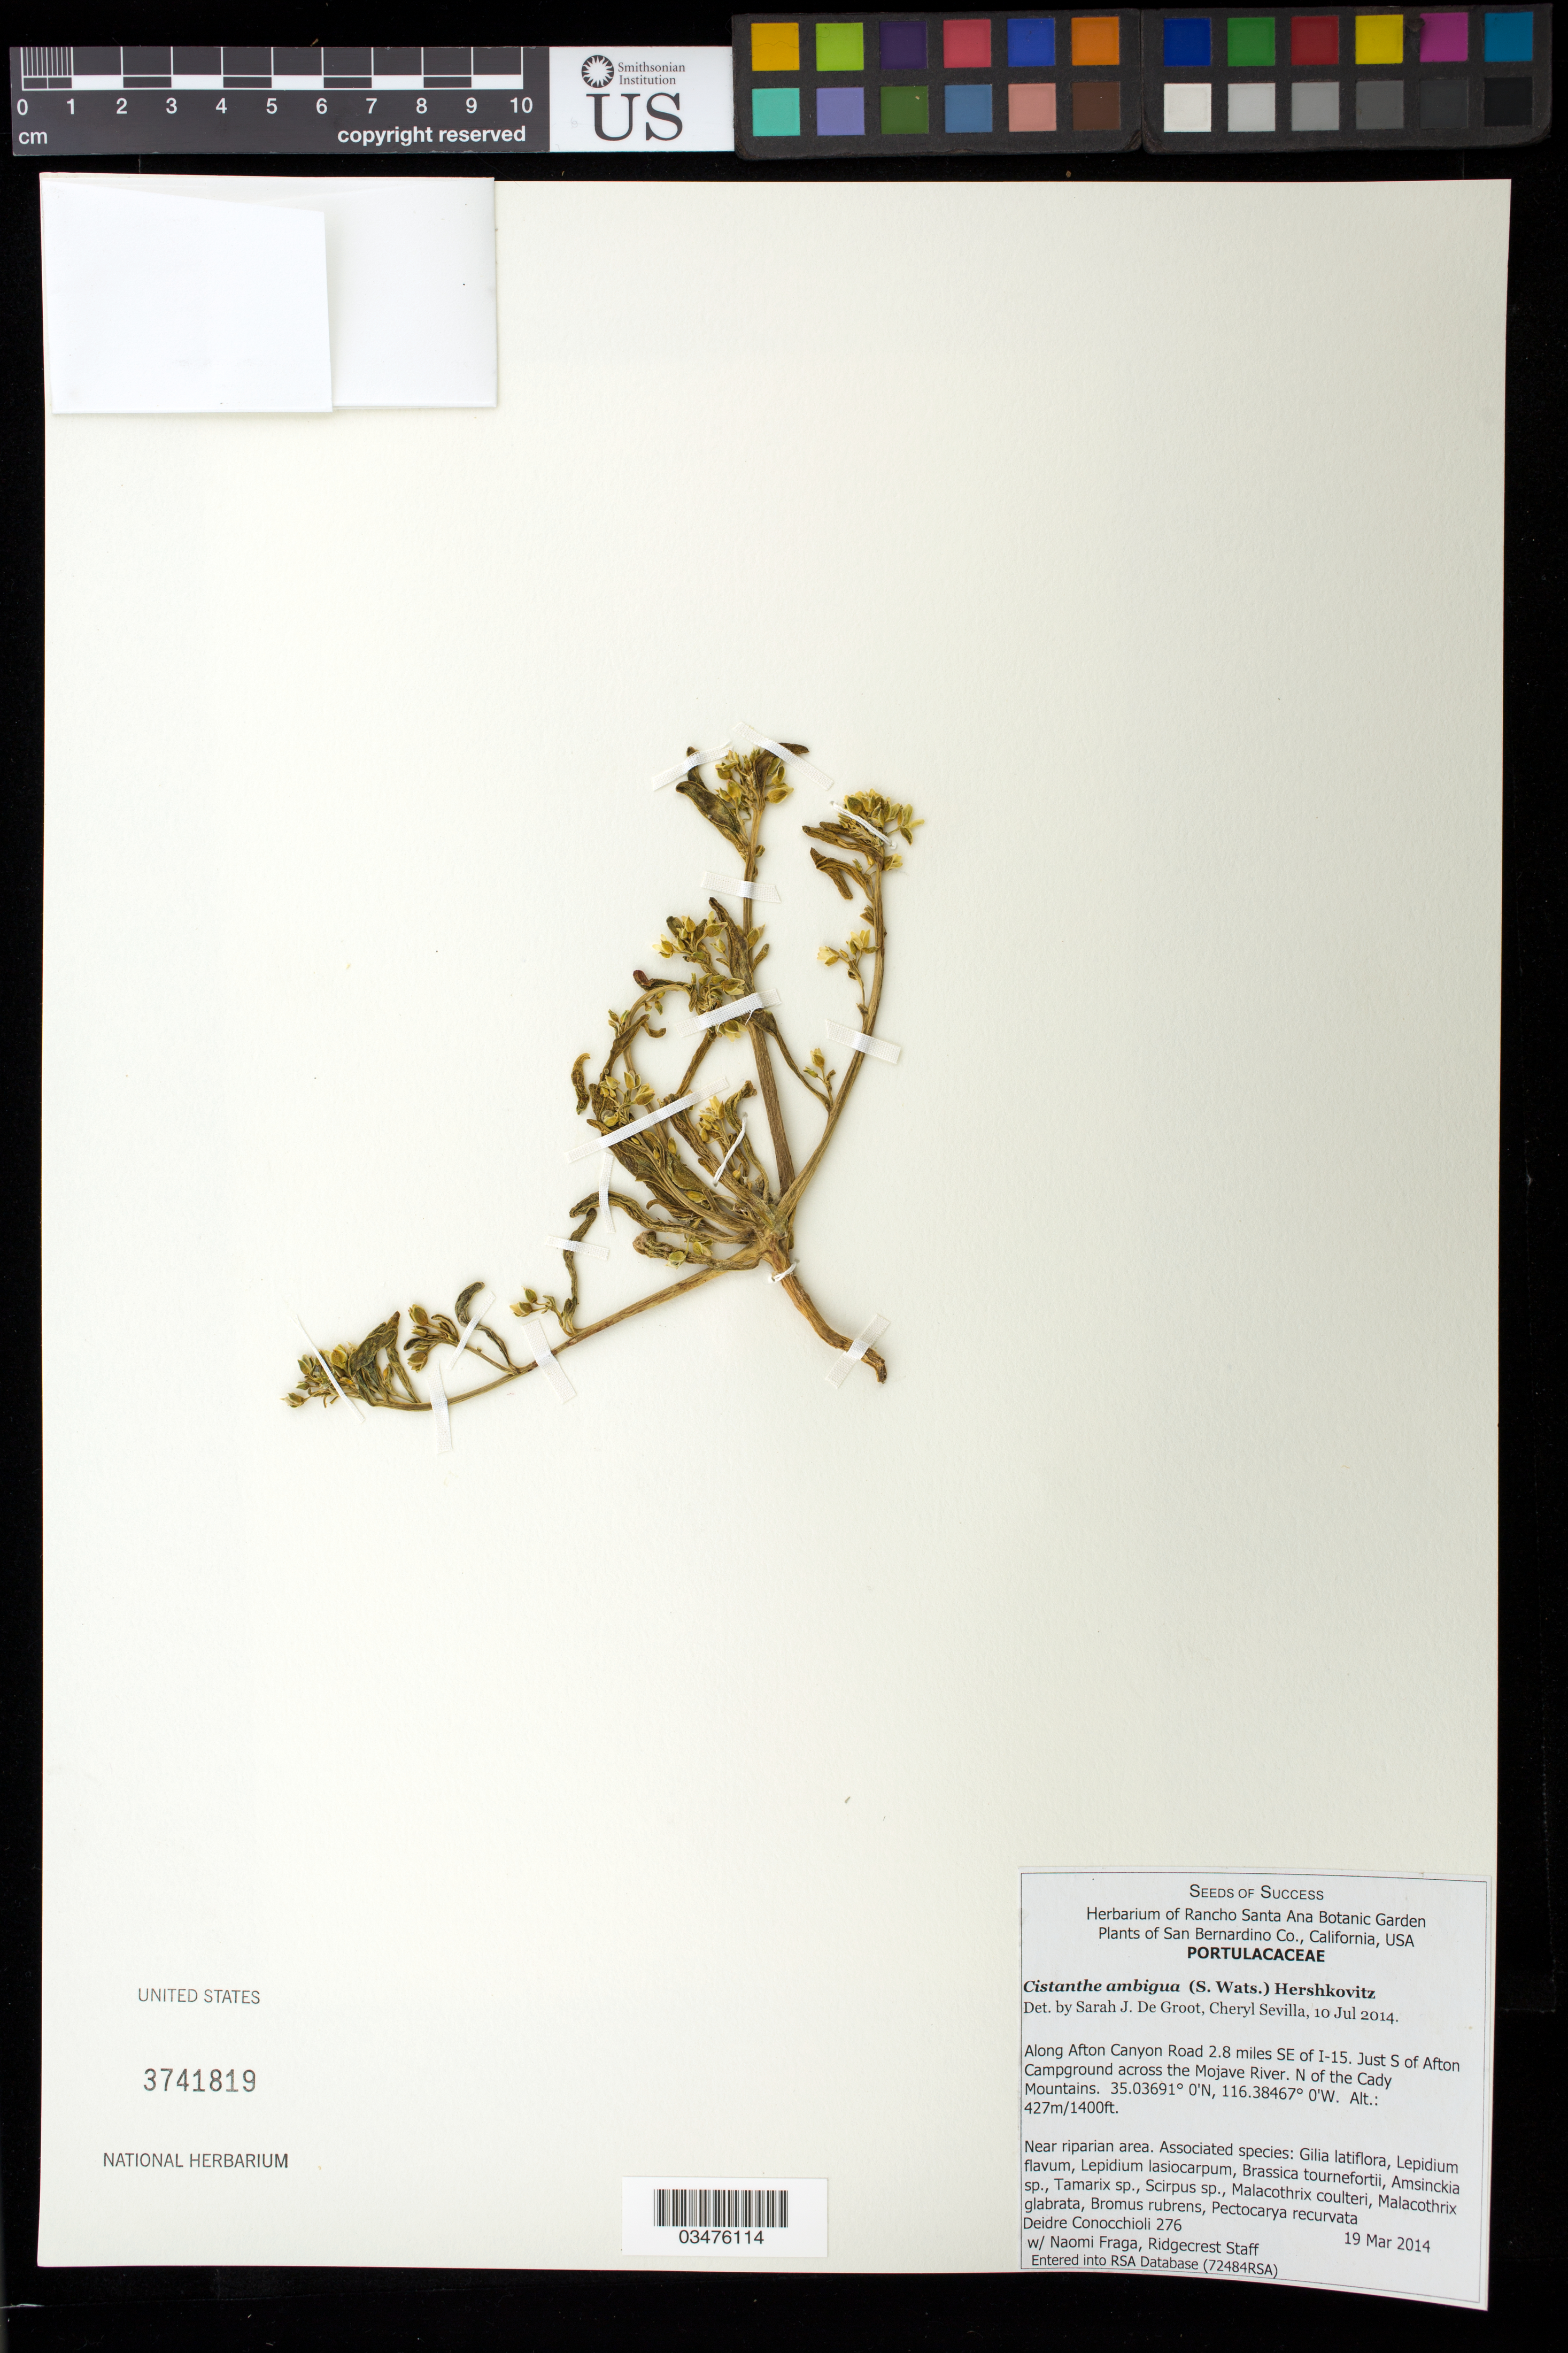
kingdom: Plantae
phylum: Tracheophyta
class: Magnoliopsida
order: Caryophyllales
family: Montiaceae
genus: Cistanthe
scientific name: Cistanthe ambigua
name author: (S. Watson) Carolin ex Hershk.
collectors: D. Conocchioli & N. Fraga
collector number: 276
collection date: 2014-03-19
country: United States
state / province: California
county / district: San Bernardino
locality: Along Afton Canyon Road 2.8 mi. SE of I-15, S of Afton Campground across the Mojave River. N of the Cady Mts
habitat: Near riparian area. With Gilia latiflora, Lepidium flavum, Tamarix sp., ect.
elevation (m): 427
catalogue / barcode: US 3741819